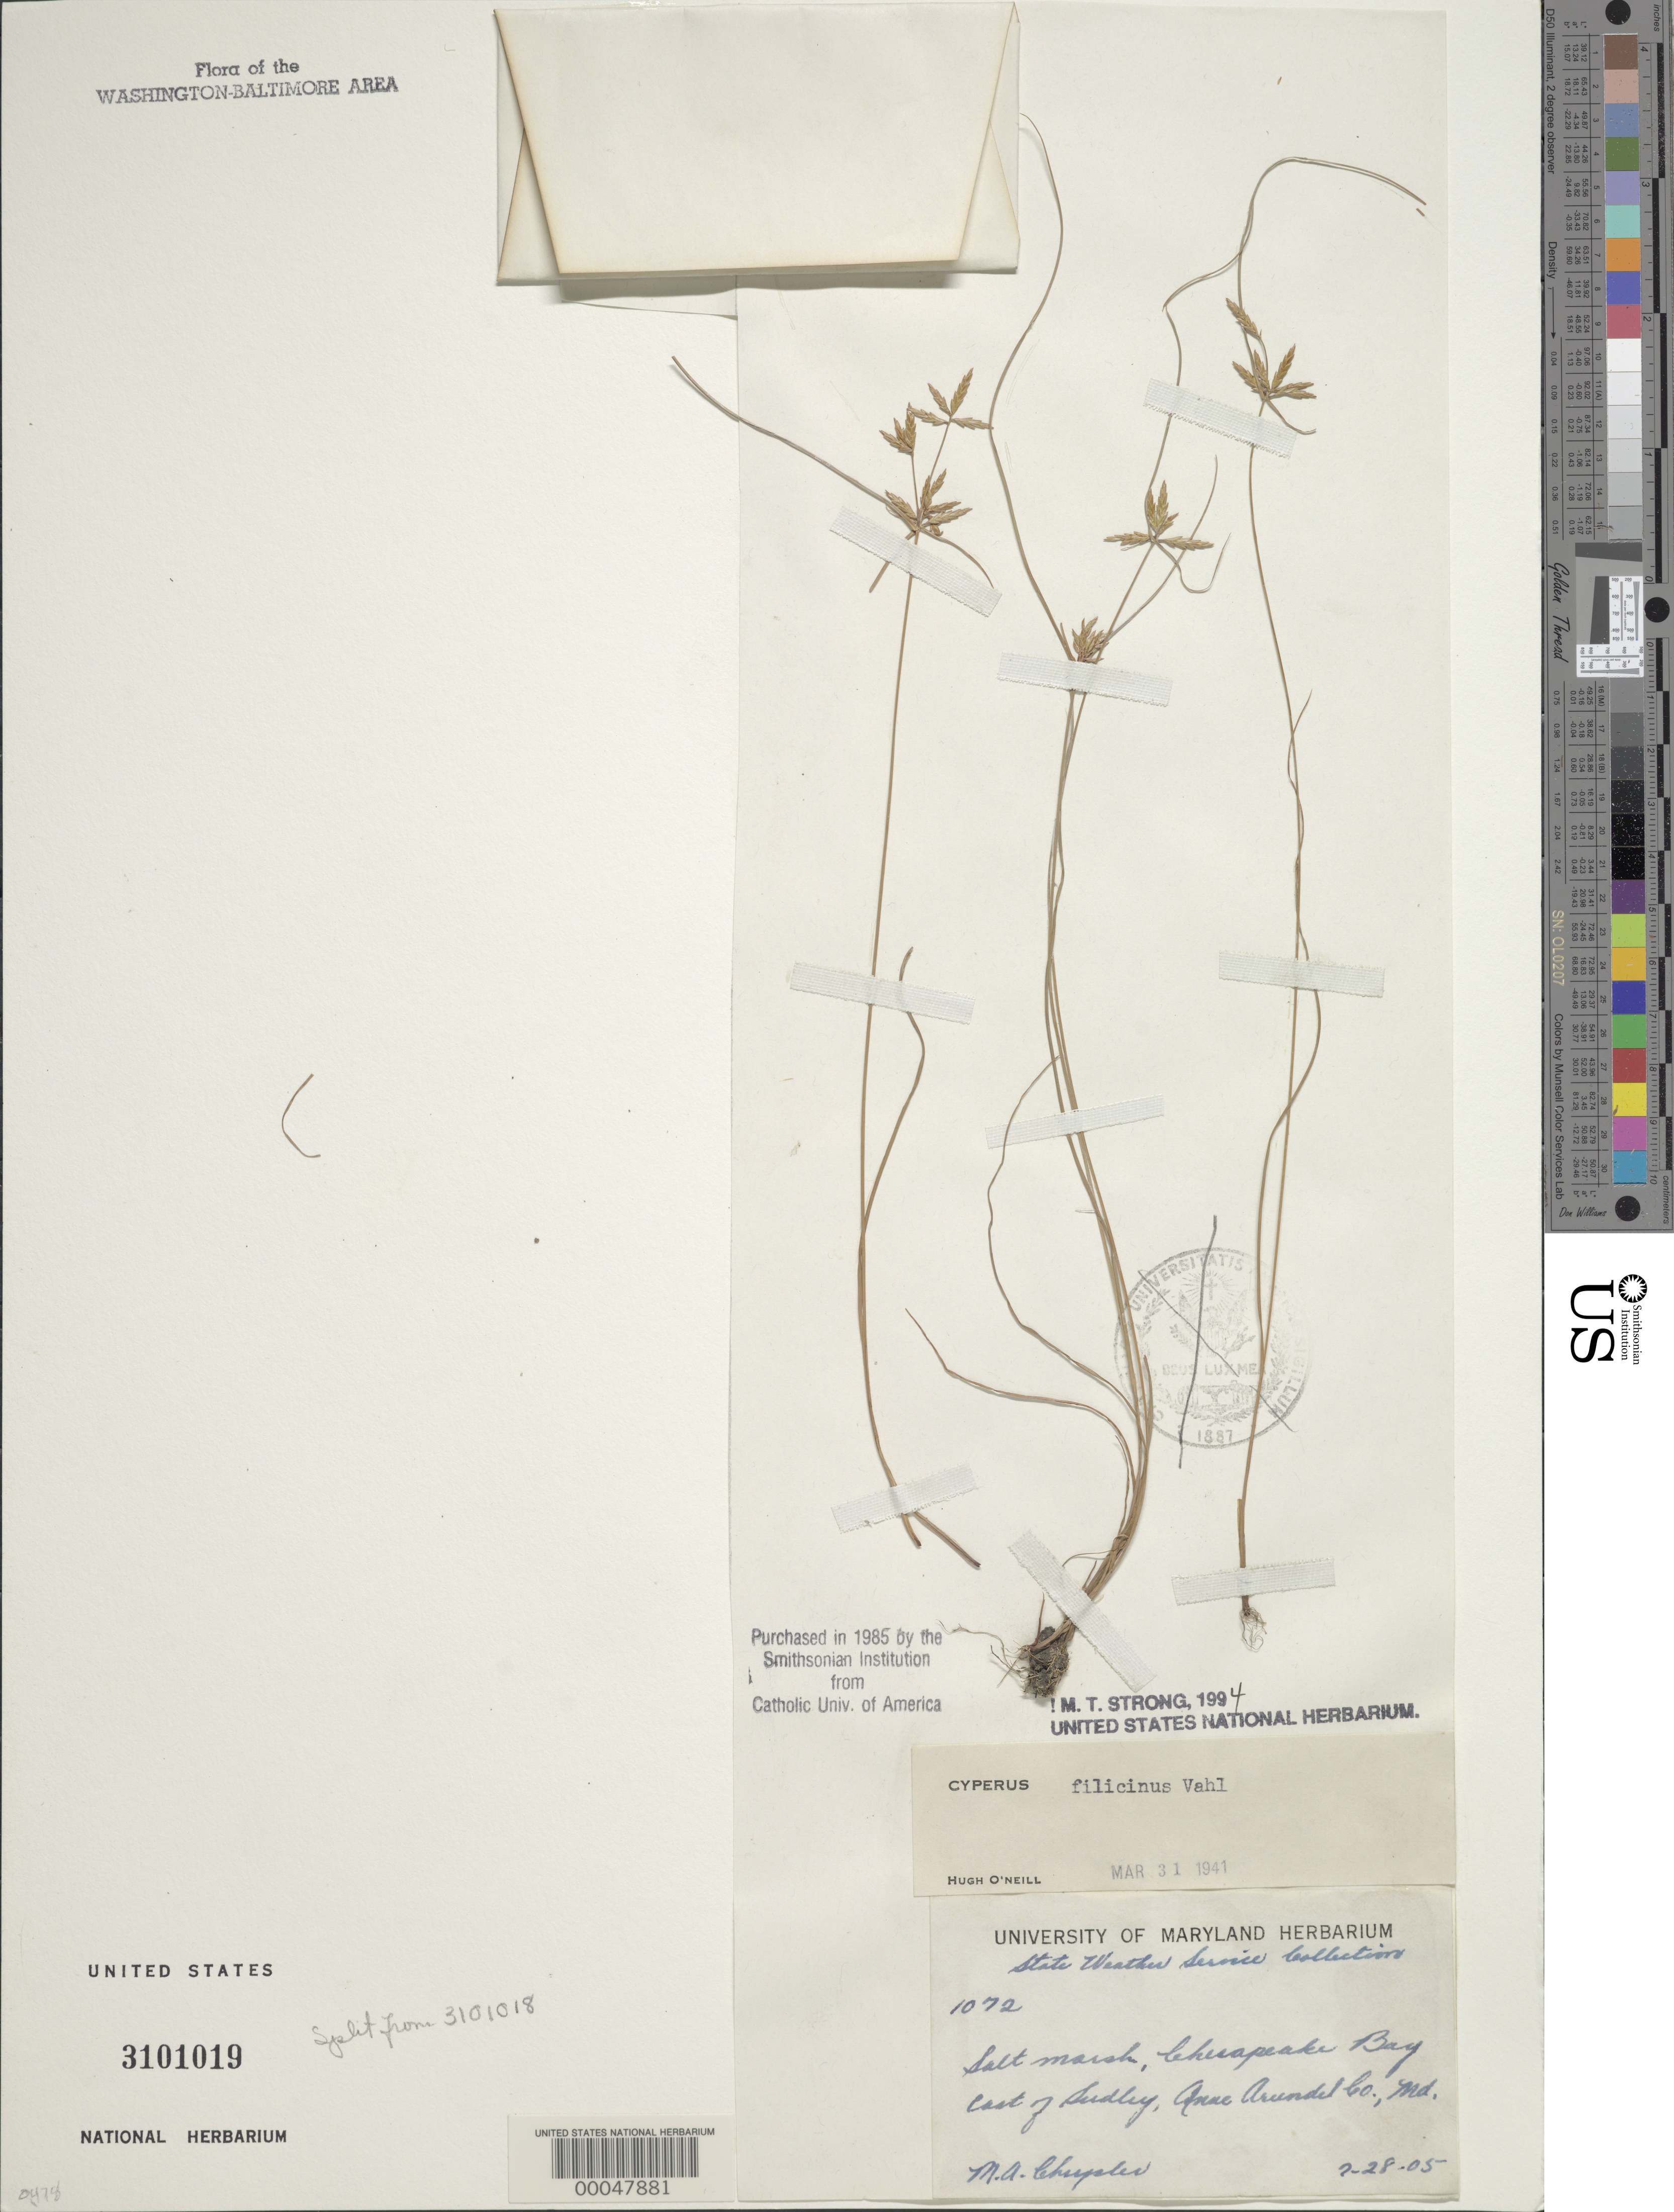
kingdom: Plantae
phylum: Tracheophyta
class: Liliopsida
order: Poales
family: Cyperaceae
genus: Cyperus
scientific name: Cyperus filicinus Vahl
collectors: M. A. Chrysler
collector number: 1072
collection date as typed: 28 Jul 1905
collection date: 1905-07-28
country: United States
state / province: Maryland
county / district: Anne Arundel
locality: E of Sudley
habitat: Salt marsh, Chesapeake Bay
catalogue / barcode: US 3101019